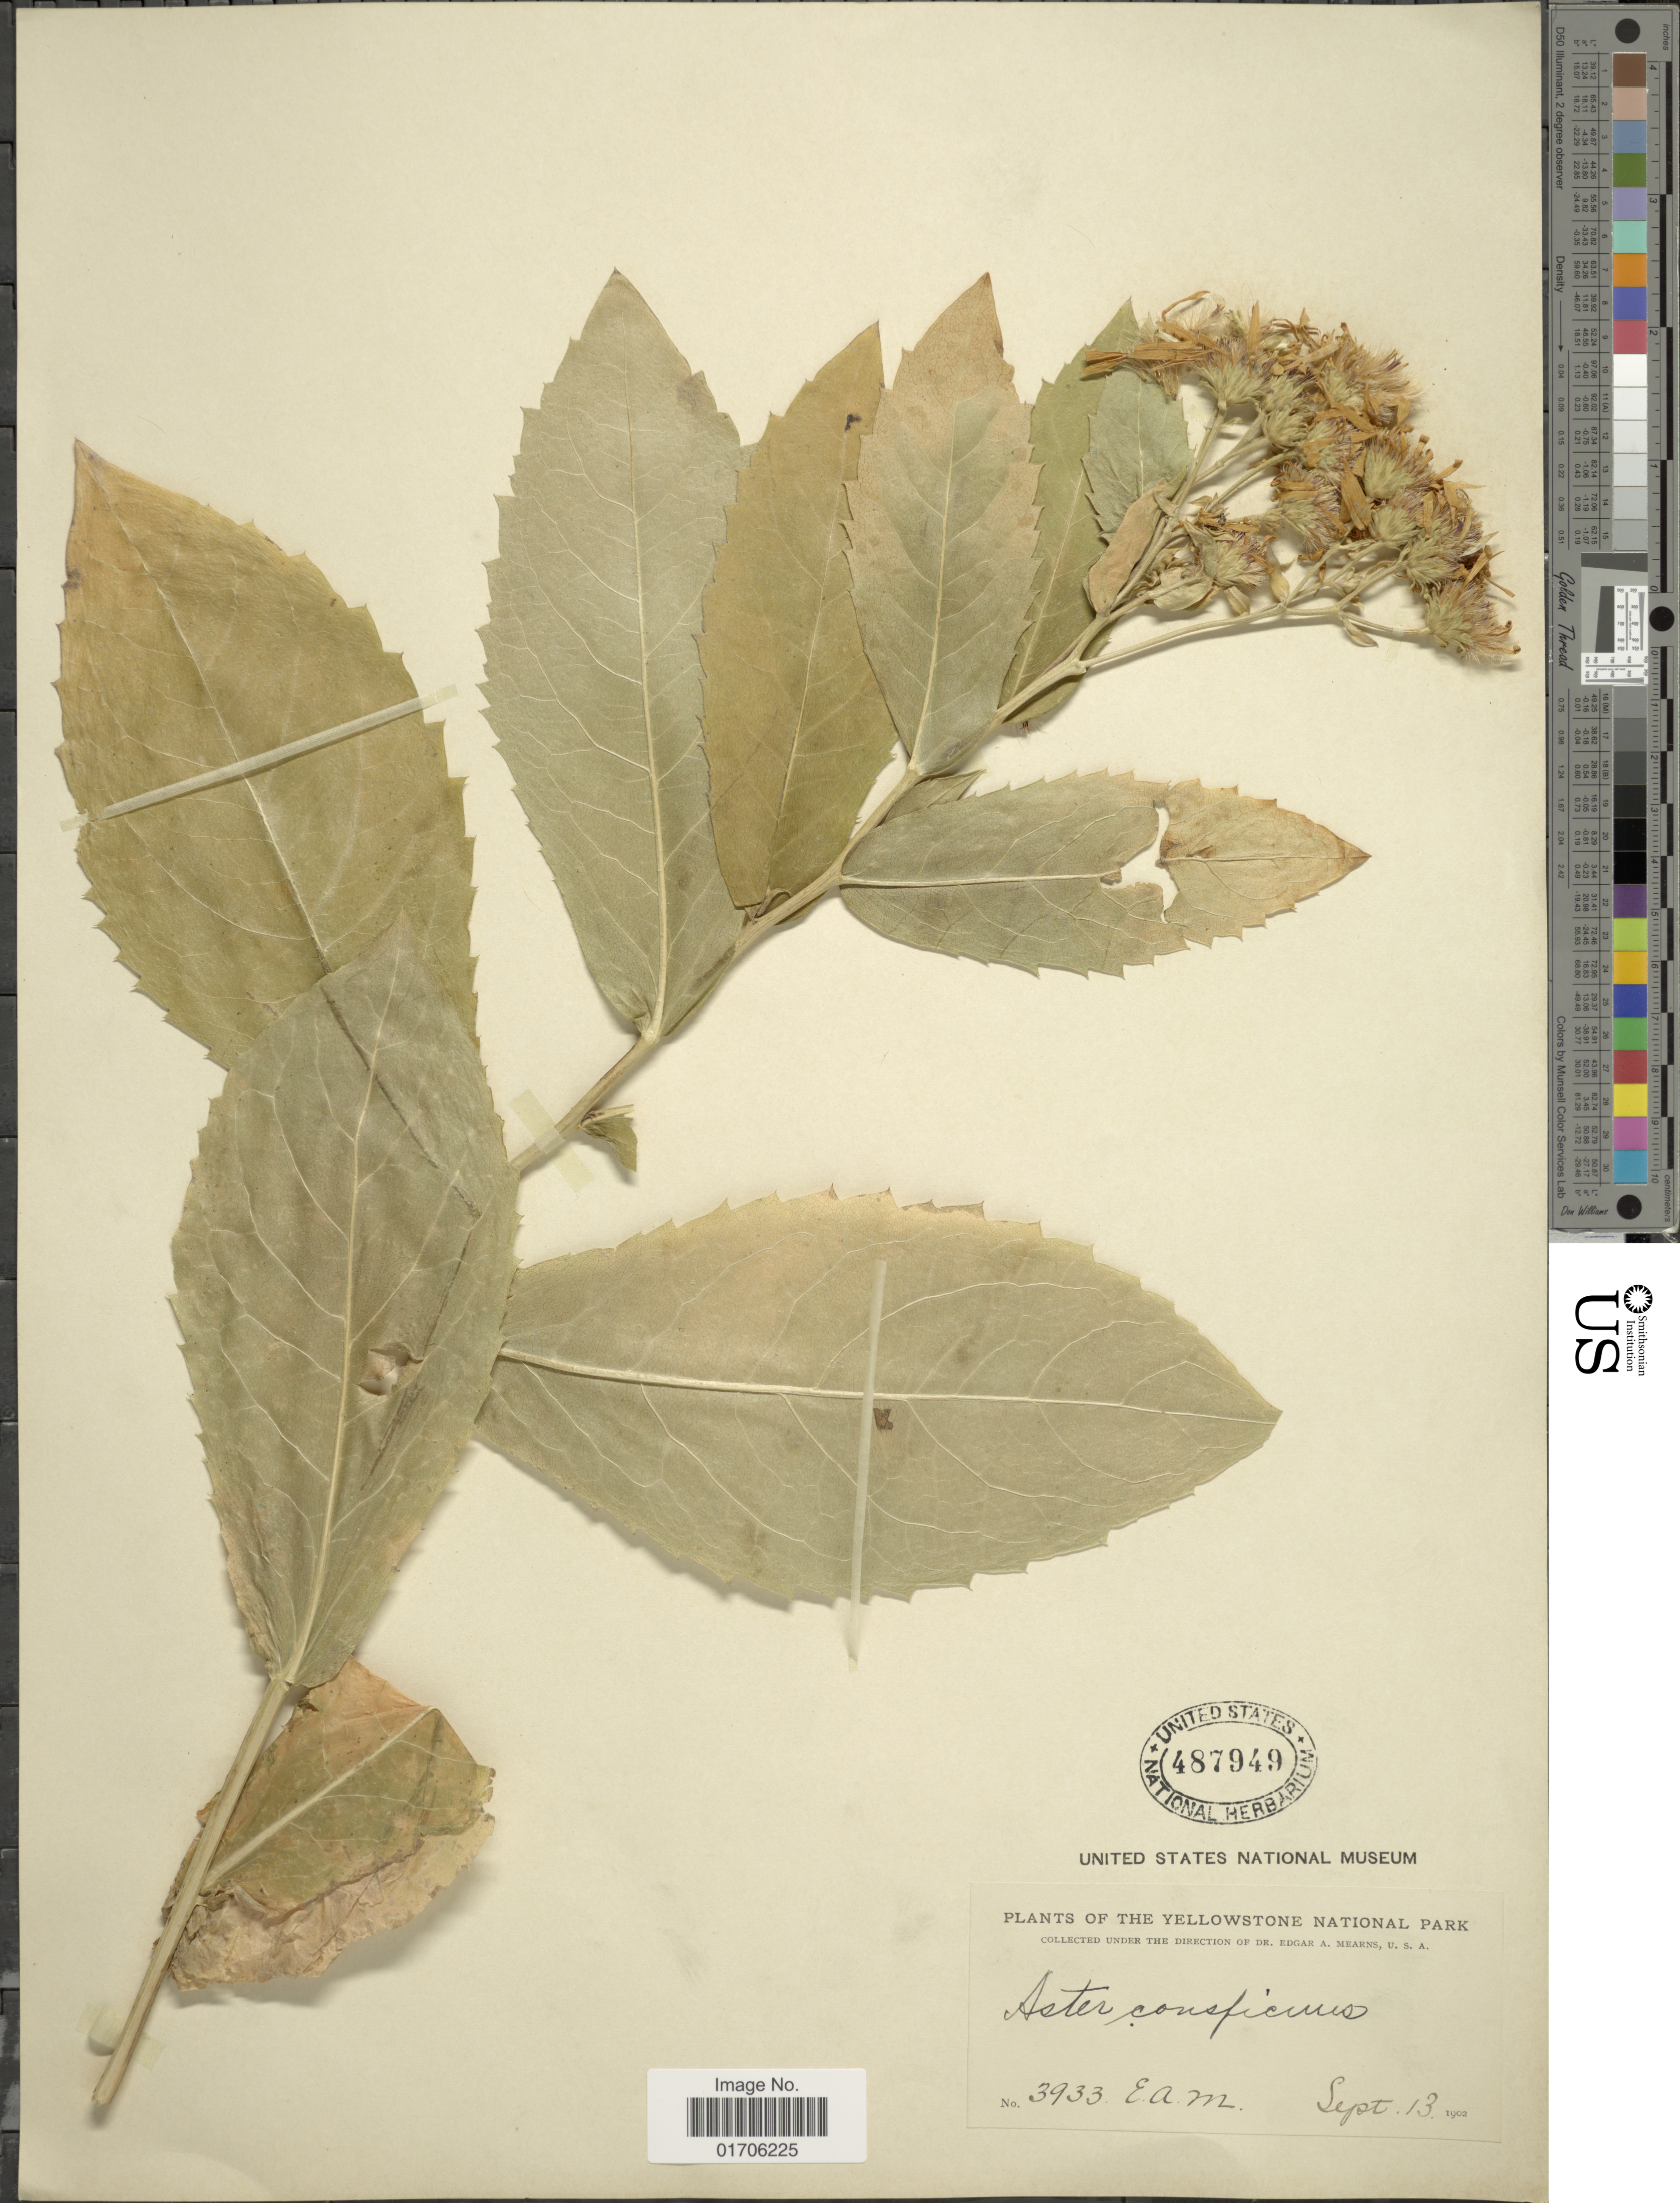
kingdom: Plantae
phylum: Tracheophyta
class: Magnoliopsida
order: Asterales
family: Asteraceae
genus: Eurybia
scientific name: Eurybia conspicua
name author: (Lindl.) G.L. Nesom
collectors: E. A. Mearns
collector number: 3933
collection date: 1902-09-13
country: United States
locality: Yellowstone National Park.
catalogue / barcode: US 487949